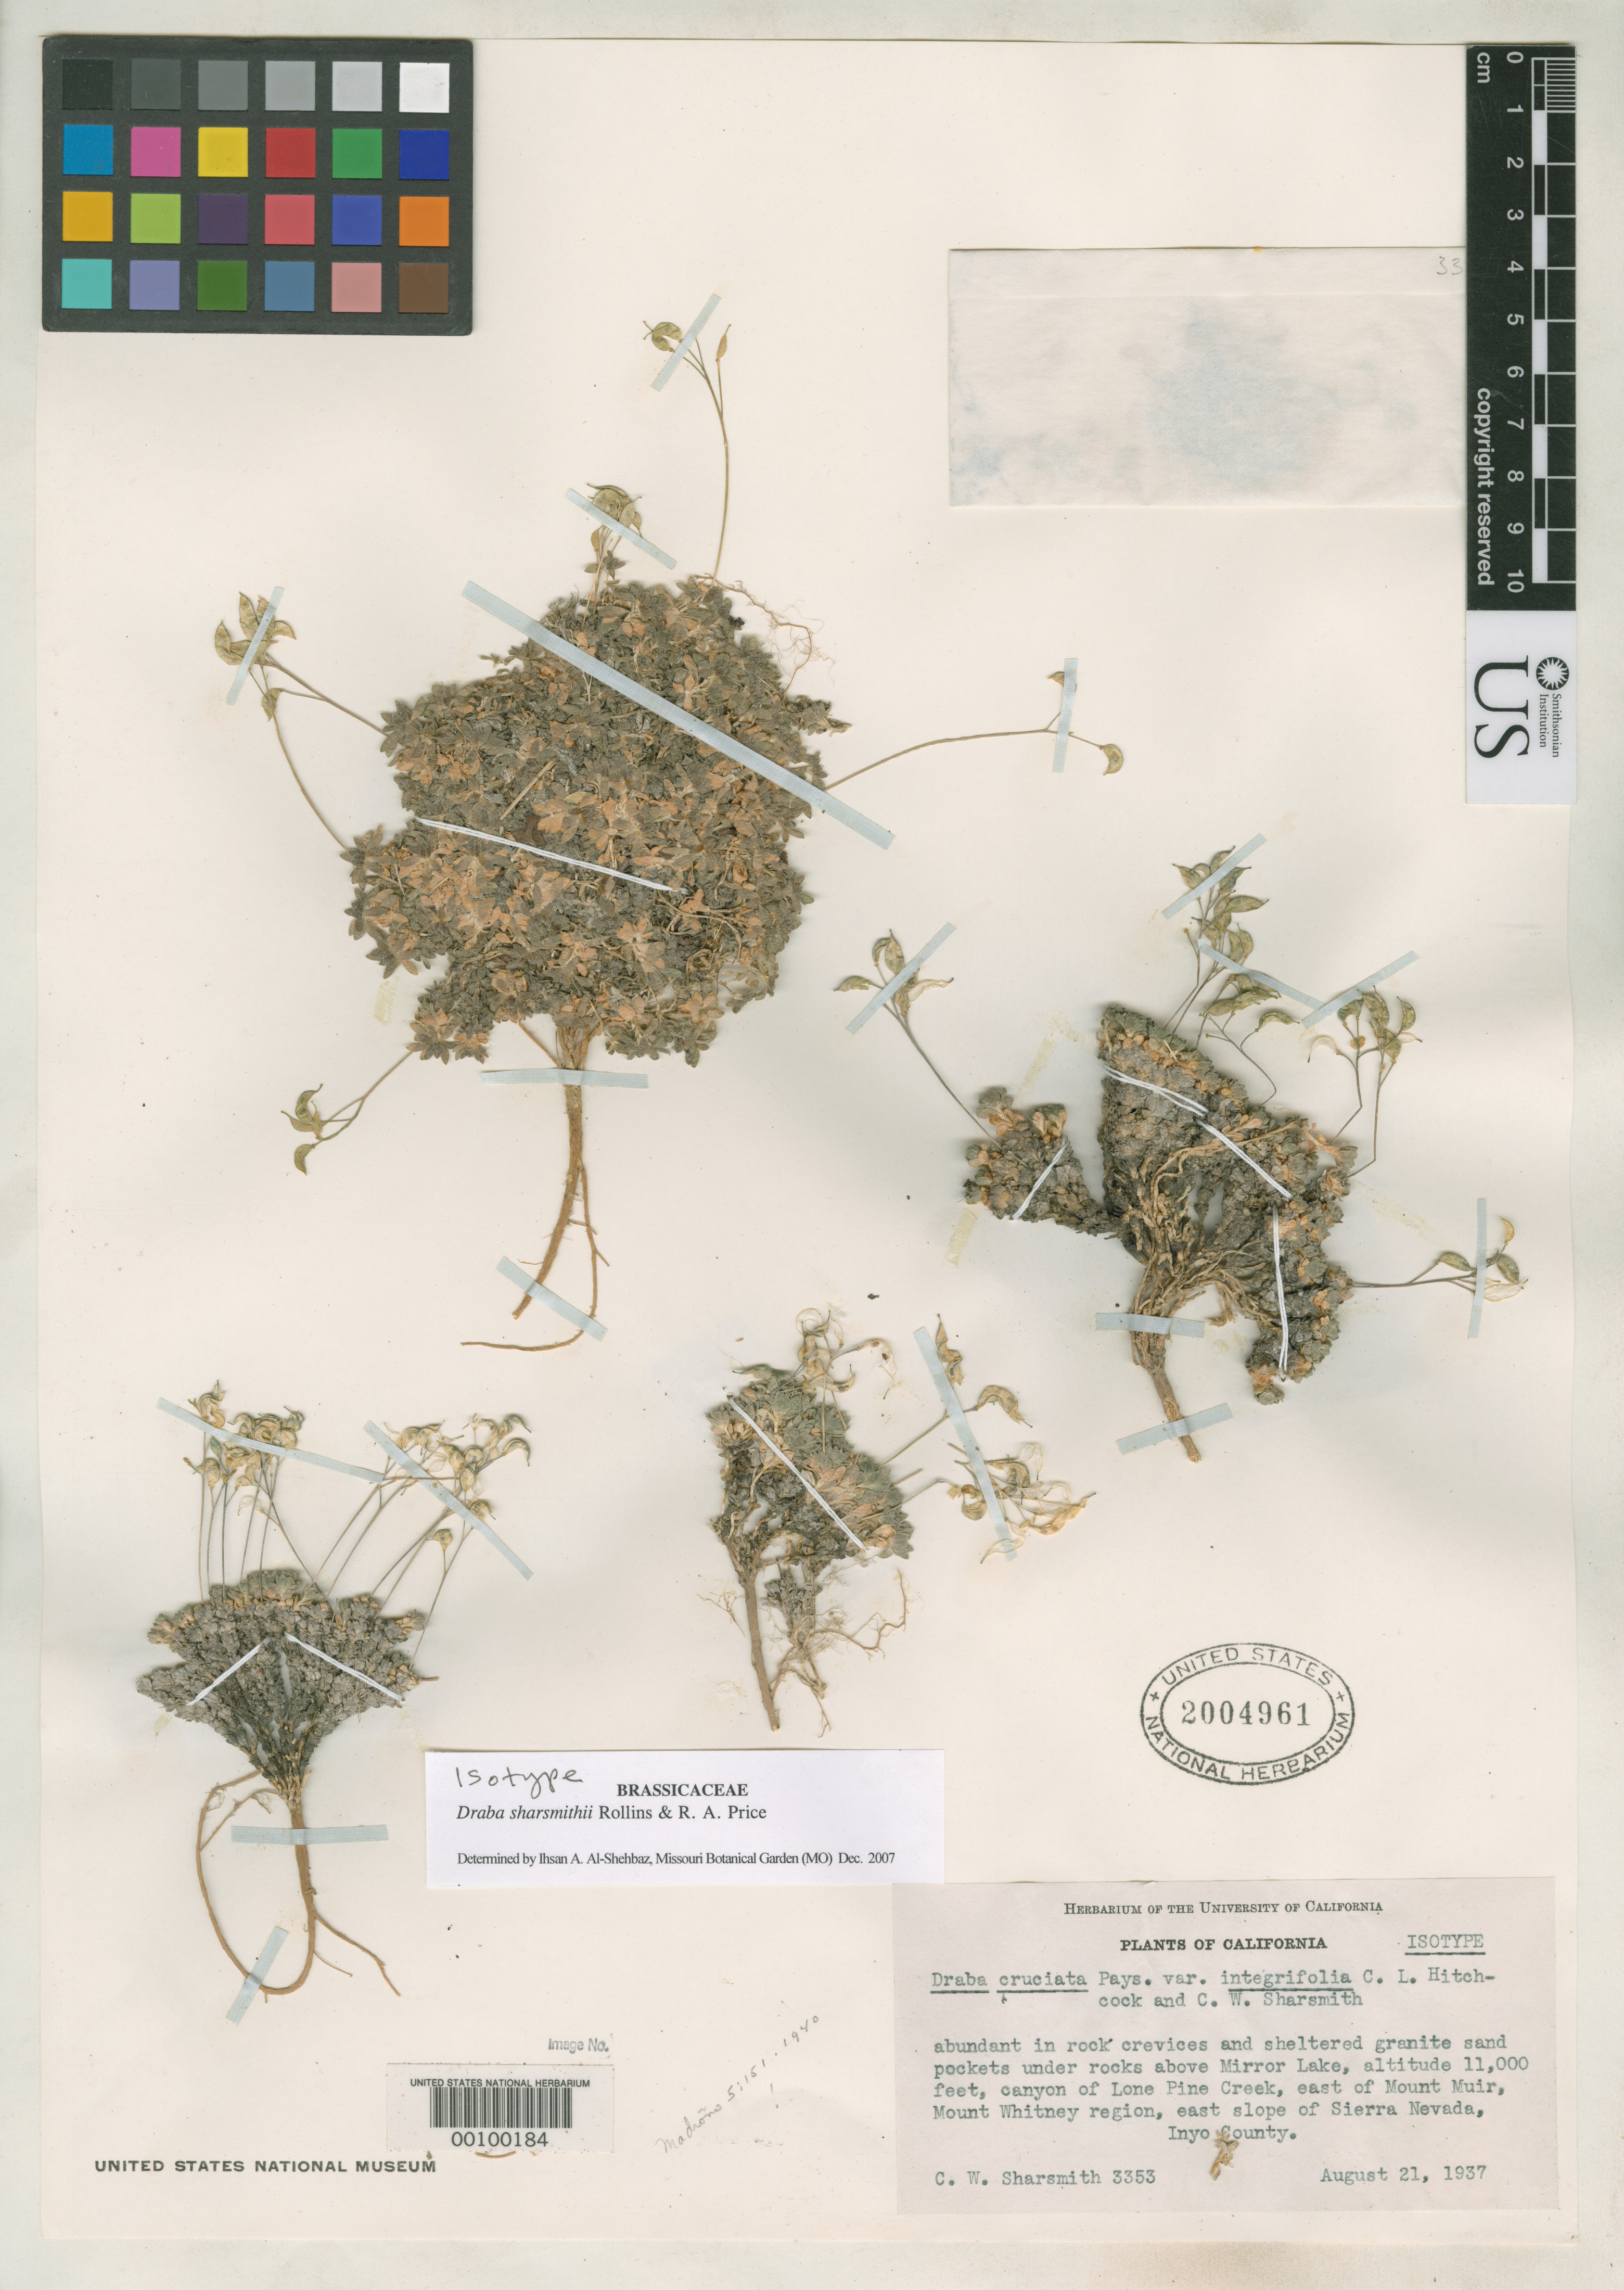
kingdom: Plantae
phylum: Tracheophyta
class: Magnoliopsida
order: Brassicales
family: Brassicaceae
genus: Draba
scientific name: Draba cruciata var. integrifolia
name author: C.L. Hitchc. & Sharsm.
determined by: Al-Shehbaz, I. A., (MO), Missouri Botanical Garden (UNITED STATES)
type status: Isotype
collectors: C. Sharsmith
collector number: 3353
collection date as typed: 21 Aug 1937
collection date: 1937-08-21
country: United States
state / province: California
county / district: Inyo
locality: Above Mirror Lake, canyon of Lone Pine Creek, east of Mount Muir, Mount Whitney region, east slope of Sierra Nevada.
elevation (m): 3353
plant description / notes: Also a type of Draba sharsmithii Rollins & R.A. Price, nom. nov.; Based on Draba cruciata var. integrifolia C.L. Hitchc. & C.W. Sharsmith, non Draba integrifolia (S. Watson) Greene.; Also a type of Draba cruciata var. integrifolia C.L. Hitchc. & C.W. Sharsmith.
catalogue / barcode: US 2004961